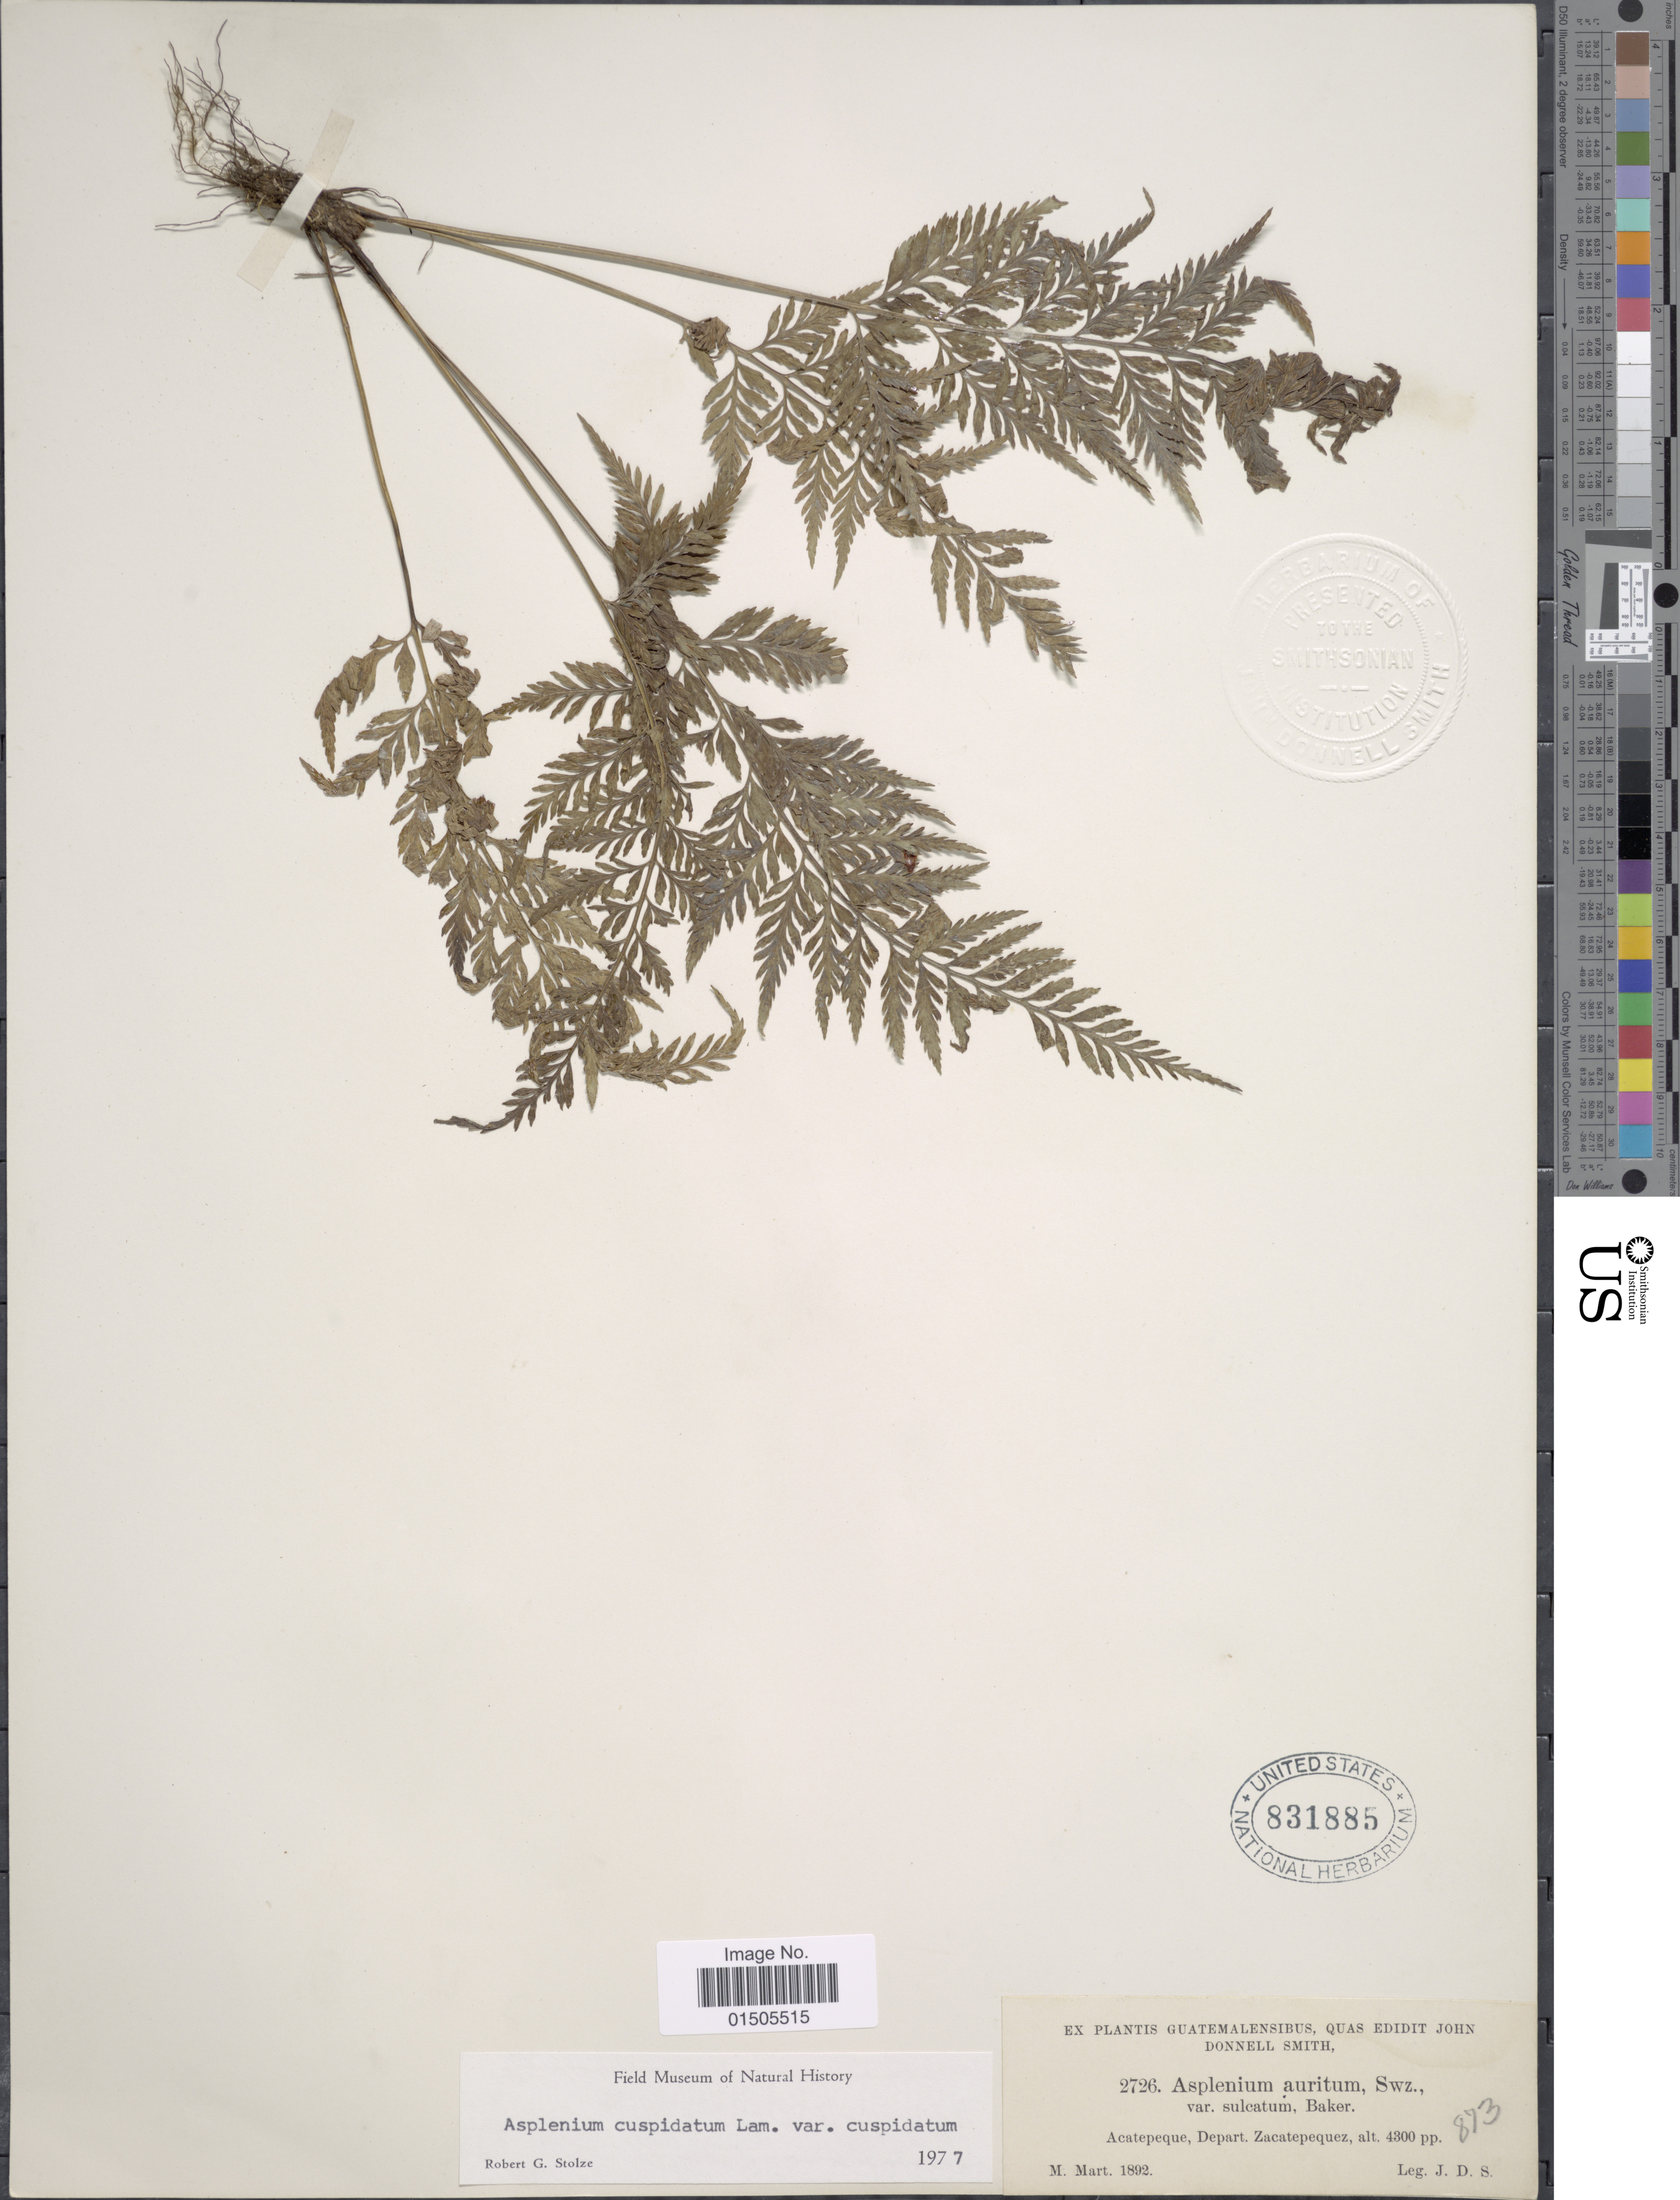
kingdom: Plantae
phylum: Tracheophyta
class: Polypodiopsida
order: Polypodiales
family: Aspleniaceae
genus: Asplenium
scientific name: Asplenium auritum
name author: Sw.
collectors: J. Donnell Smith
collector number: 2726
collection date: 1892-03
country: Guatemala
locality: Acatepeque, Depart. Zacatepequez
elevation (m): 1311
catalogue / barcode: US 831885